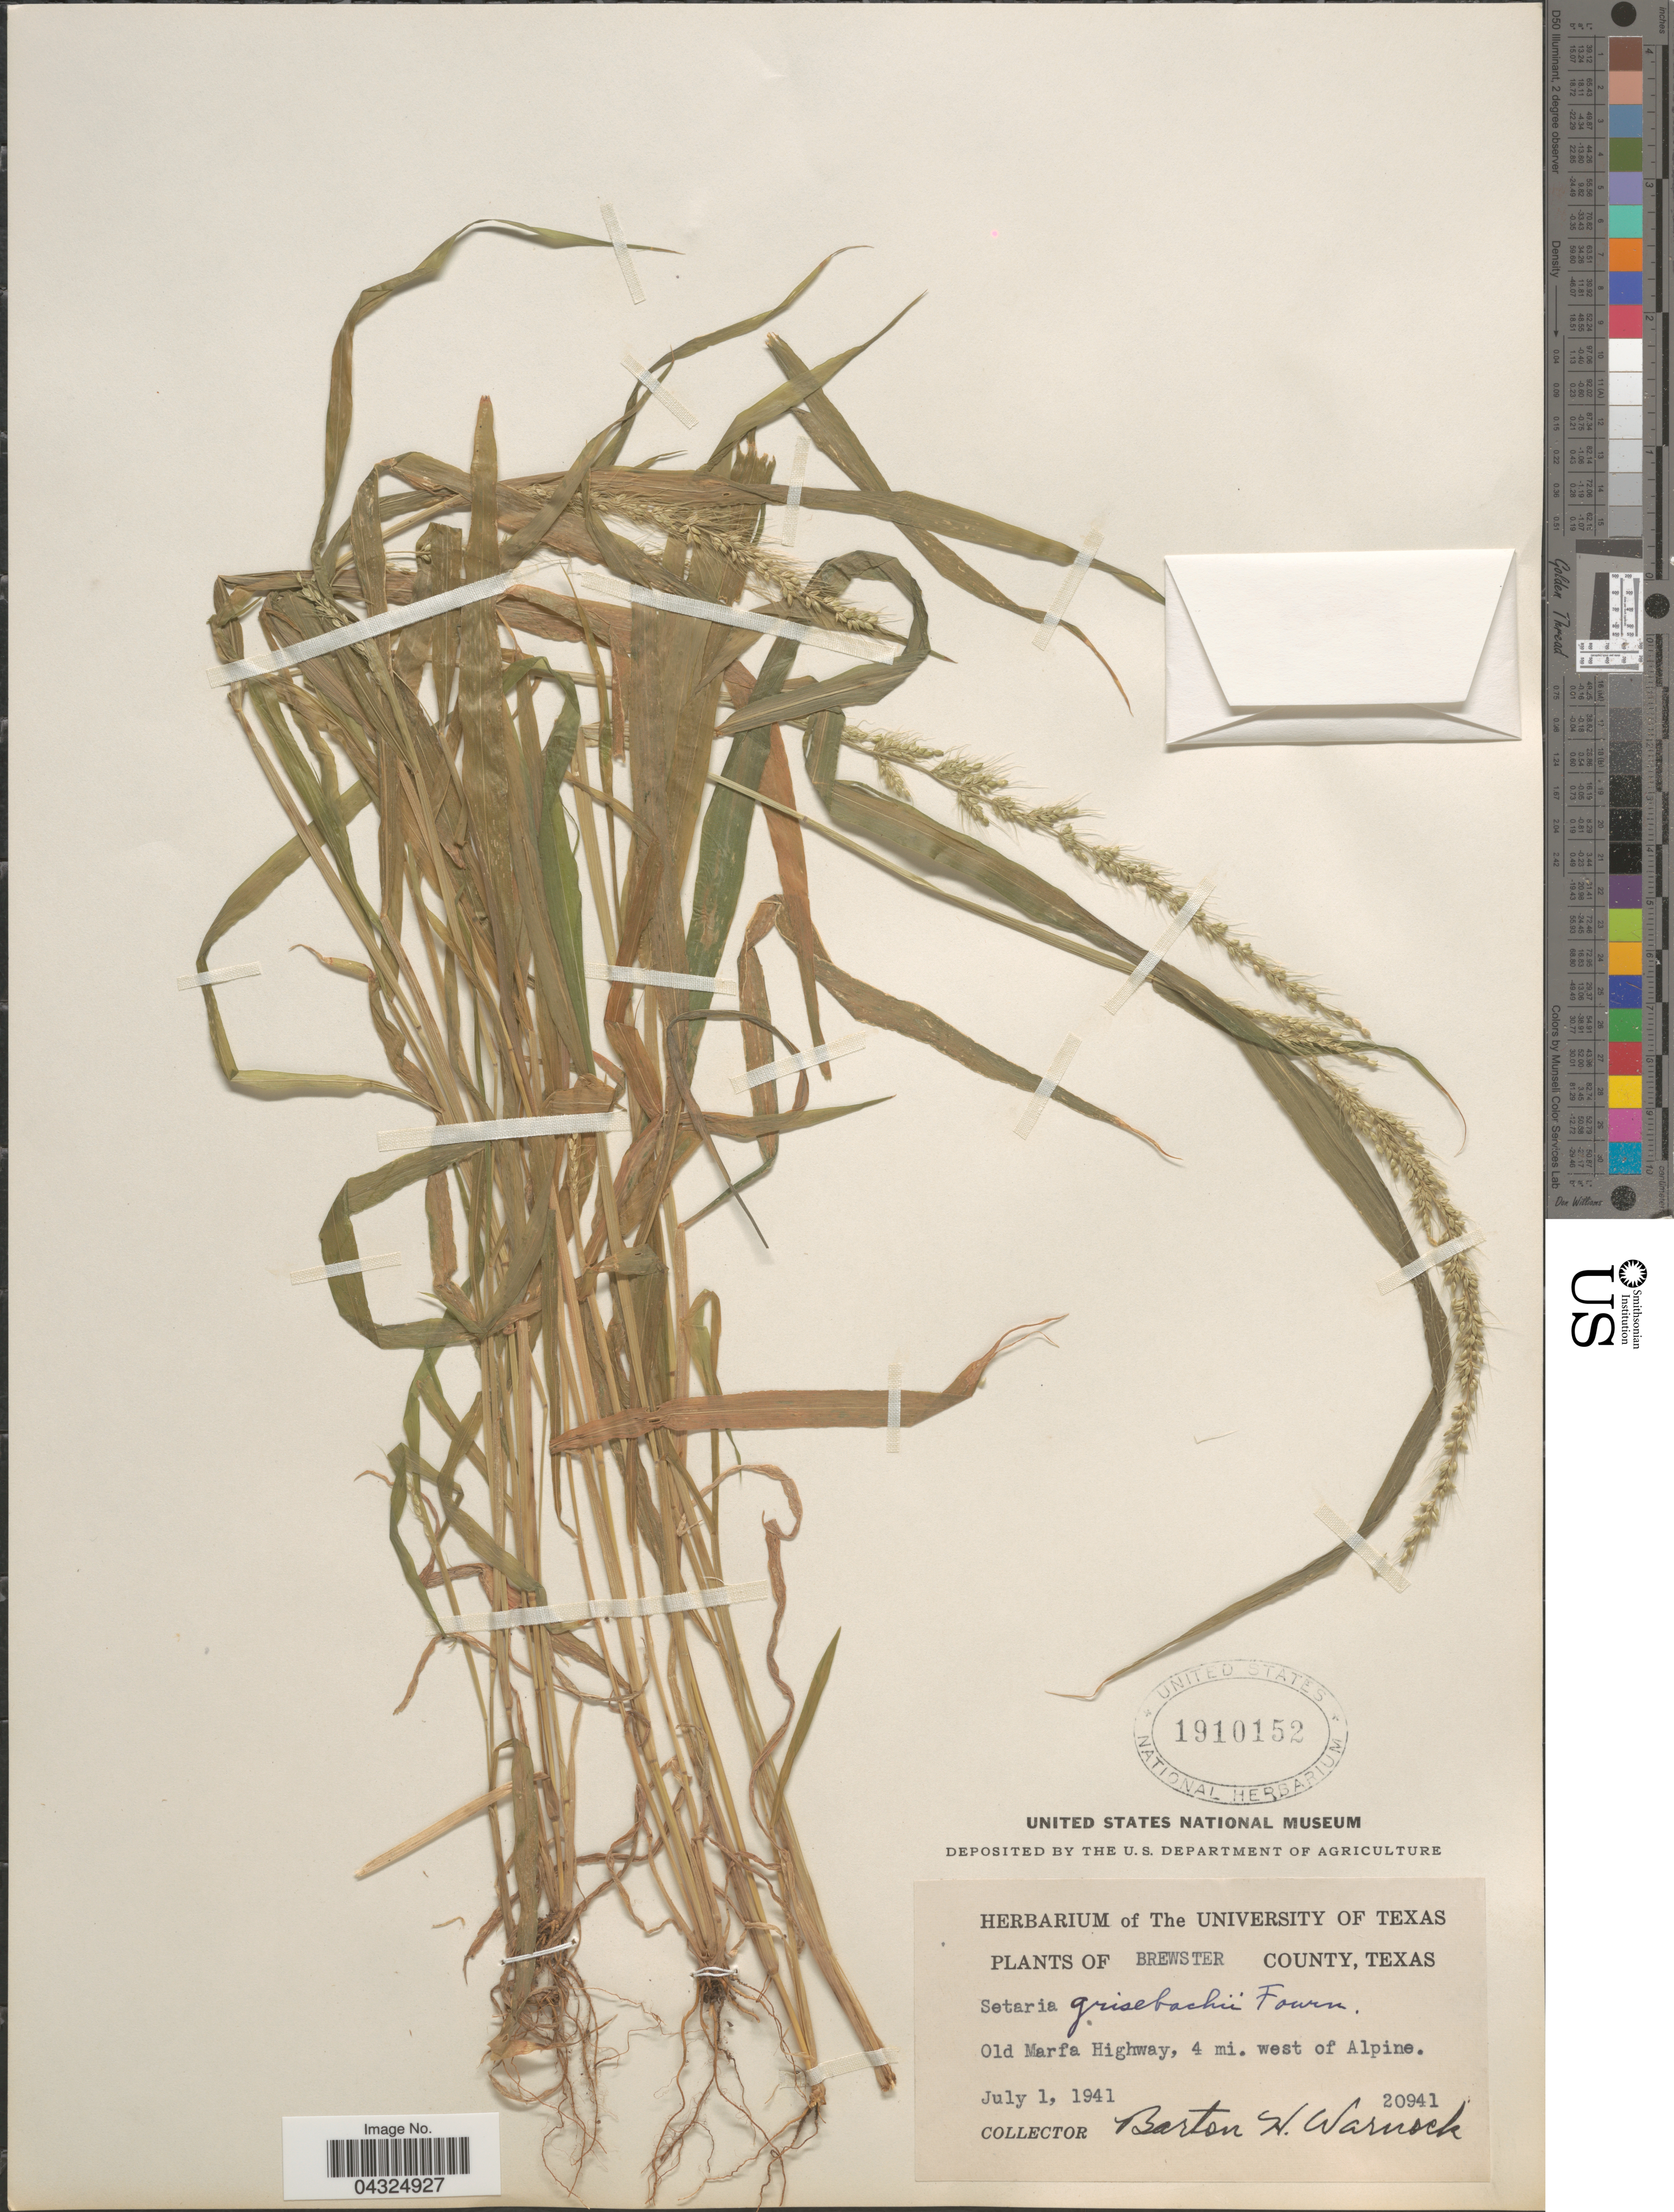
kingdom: Plantae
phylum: Tracheophyta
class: Liliopsida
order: Poales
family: Poaceae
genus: Setaria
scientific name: Setaria grisebachii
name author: E. Fourn.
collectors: B. H. Warnock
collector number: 20941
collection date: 1941-07-01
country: United States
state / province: Texas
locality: Brewster County. Old Marfa Highway, 4 mi. west of Alpine.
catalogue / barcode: US 1910152